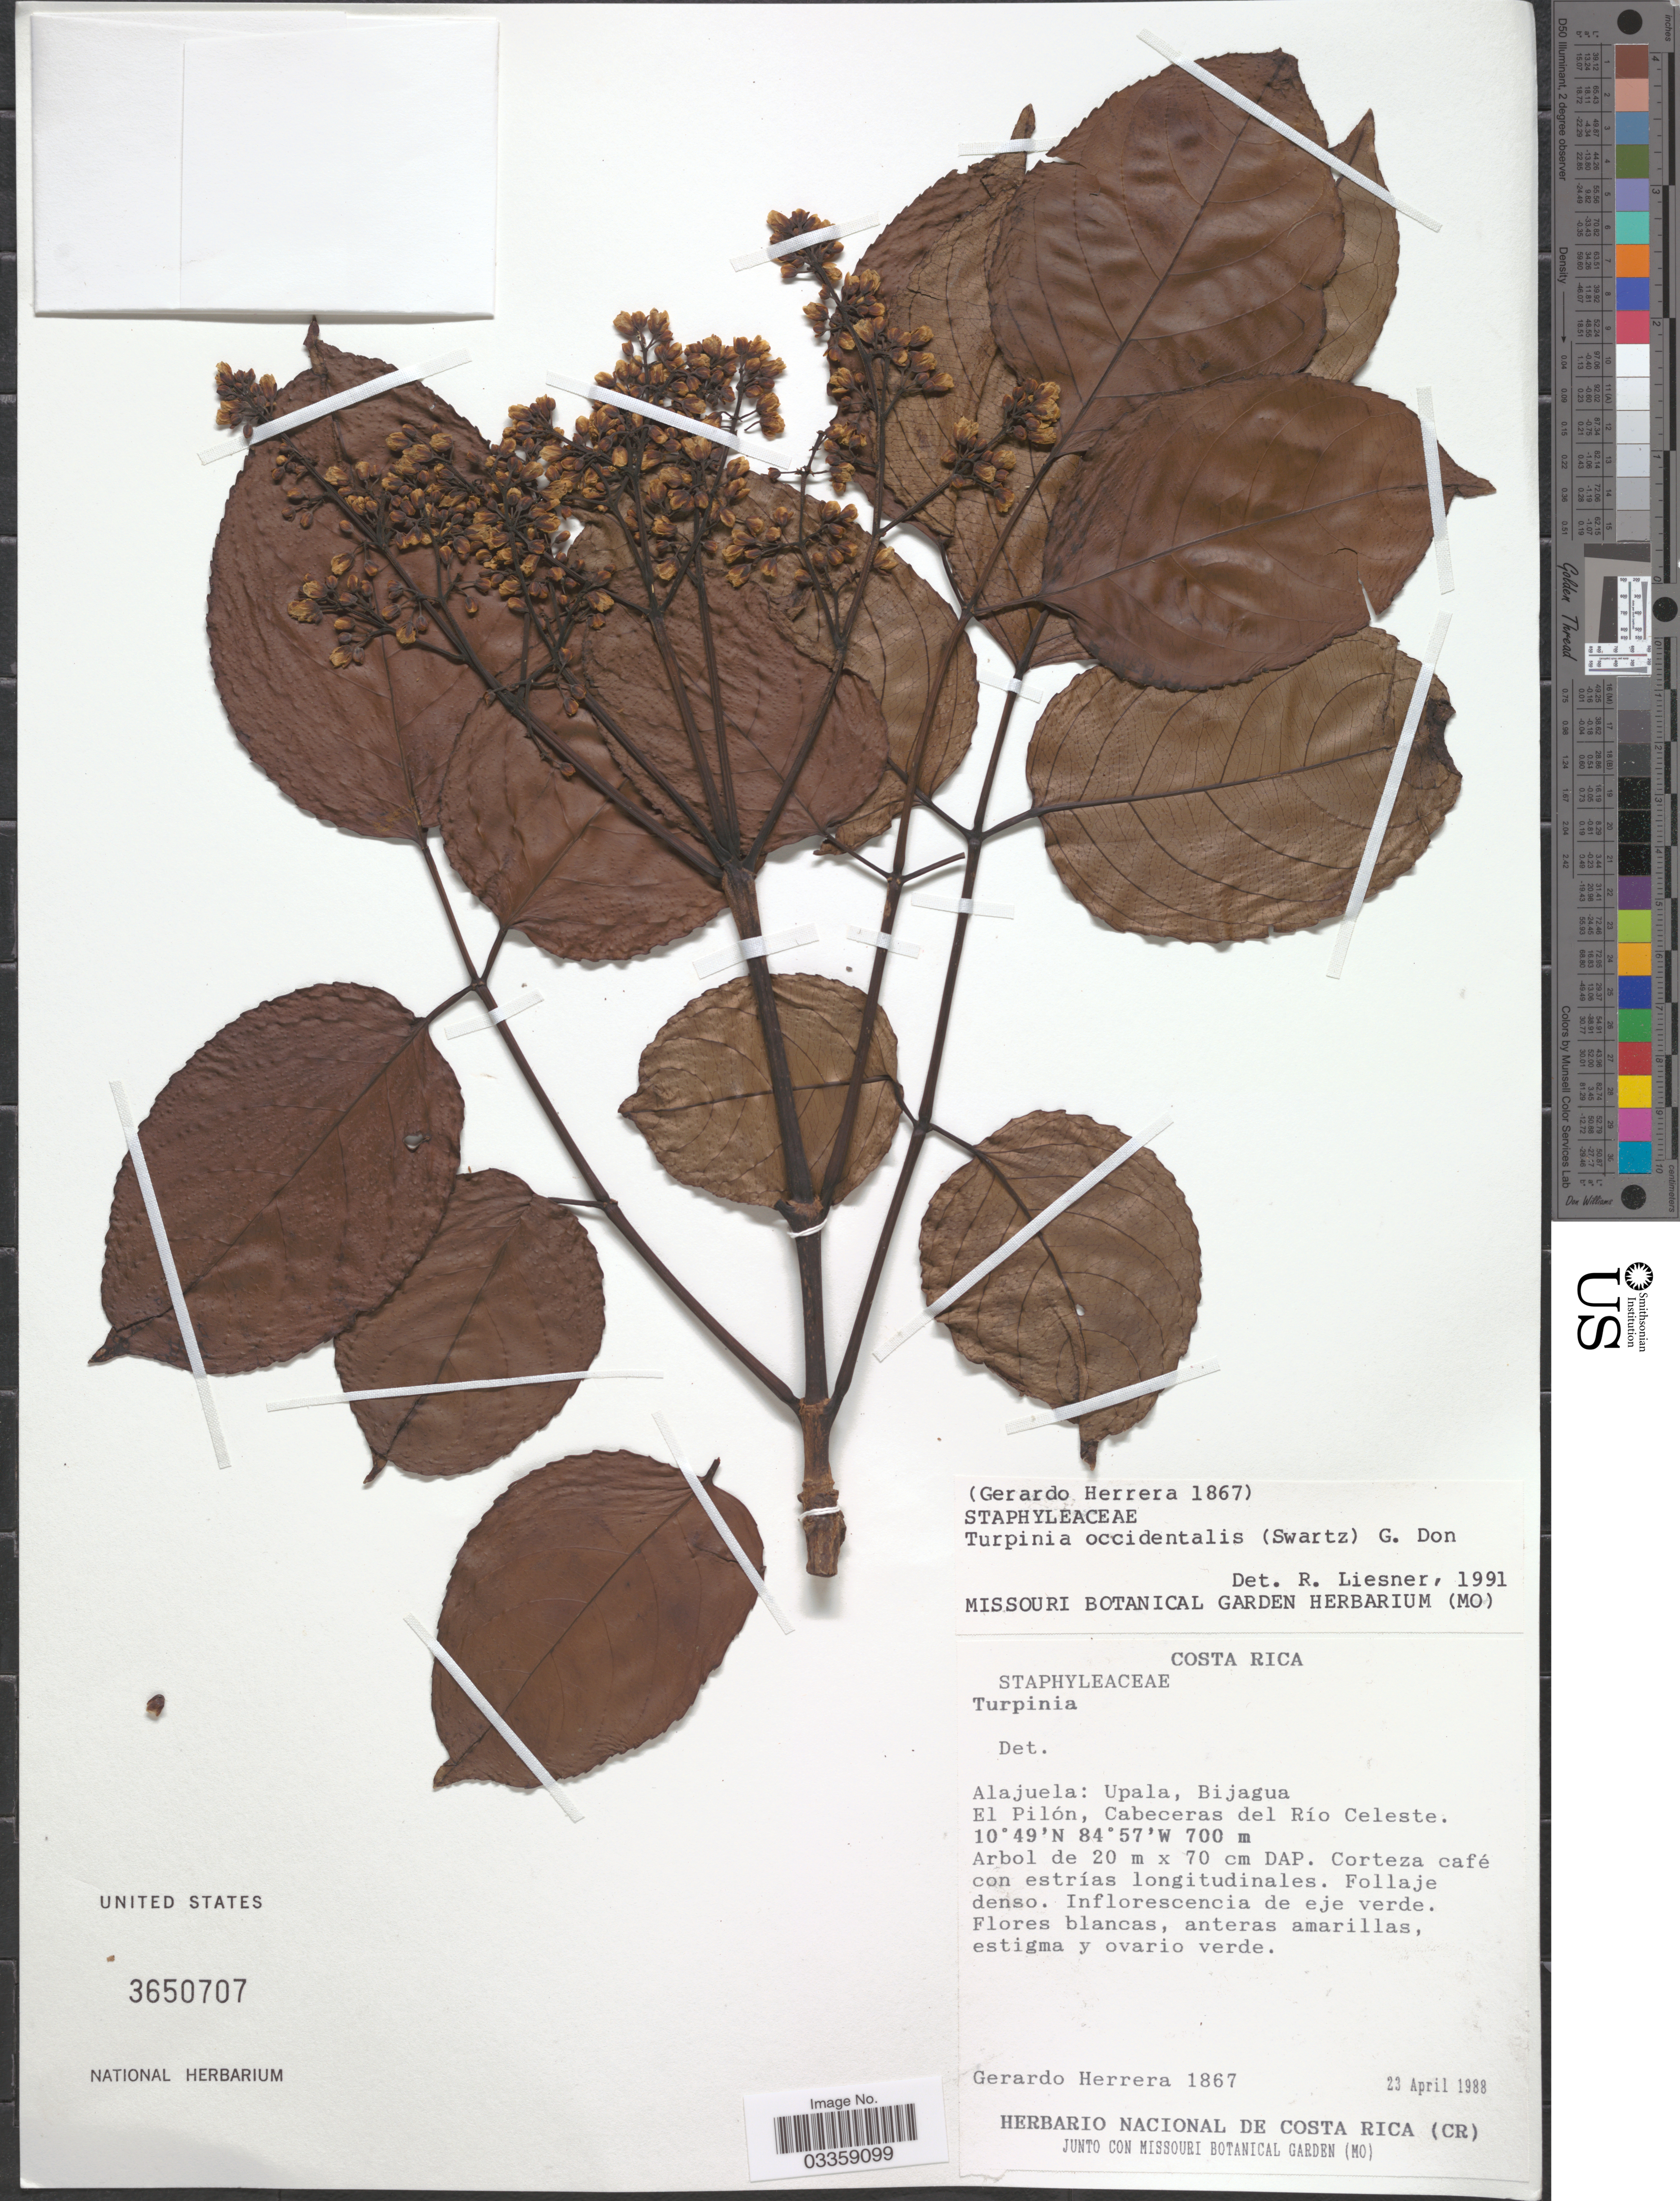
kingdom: Plantae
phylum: Tracheophyta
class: Magnoliopsida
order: Crossosomatales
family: Staphyleaceae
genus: Turpinia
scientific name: Turpinia occidentalis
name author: (Sw.) G. Don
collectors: G. Herrera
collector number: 1867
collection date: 1988-04-23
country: Costa Rica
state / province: Alajuela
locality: Upala, Bijagua. El Pilón, Cabeceras del Río Celeste.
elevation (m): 700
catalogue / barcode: US 3650707